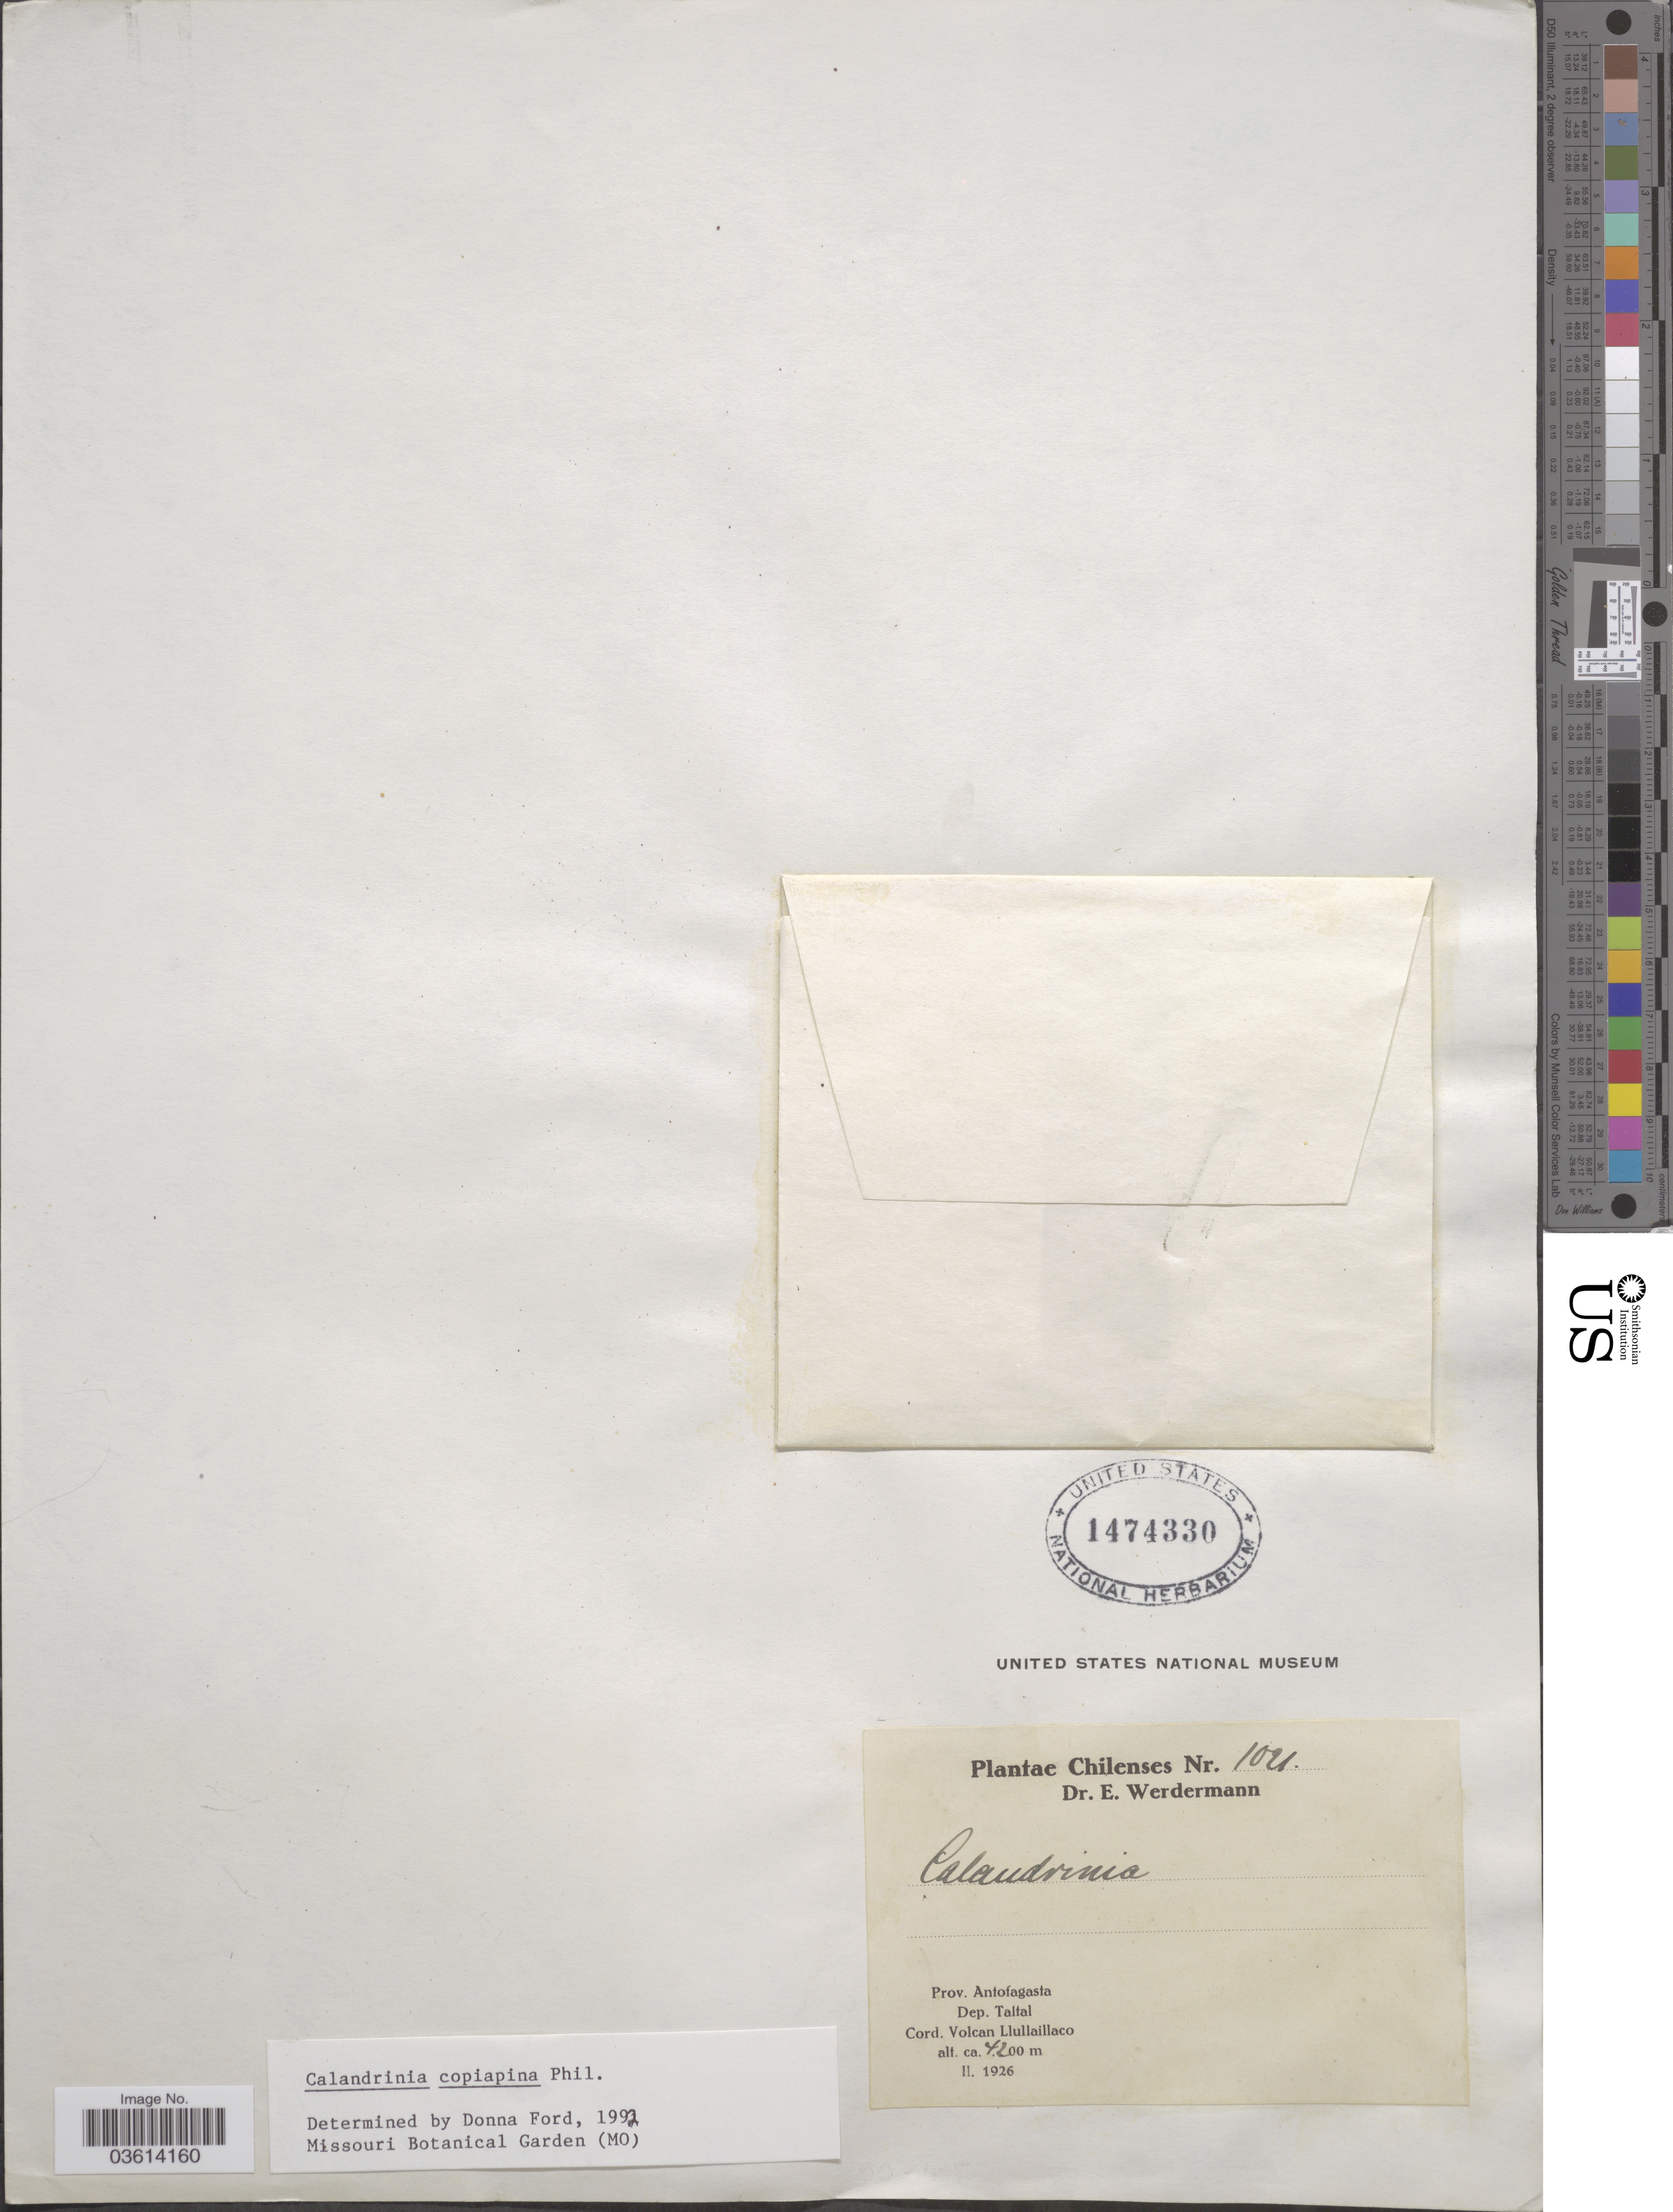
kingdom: Plantae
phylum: Tracheophyta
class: Magnoliopsida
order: Caryophyllales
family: Montiaceae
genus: Montiopsis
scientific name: Montiopsis copiapina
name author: (Phil.) D.I. Ford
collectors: E. Werdermann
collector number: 1021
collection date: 1926-02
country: Chile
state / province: Antofagasta (II)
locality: Prov. Antofagasta. Dep. Taltal. Cord. Volcan Llullaillaco.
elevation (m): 4200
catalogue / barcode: US 1474330